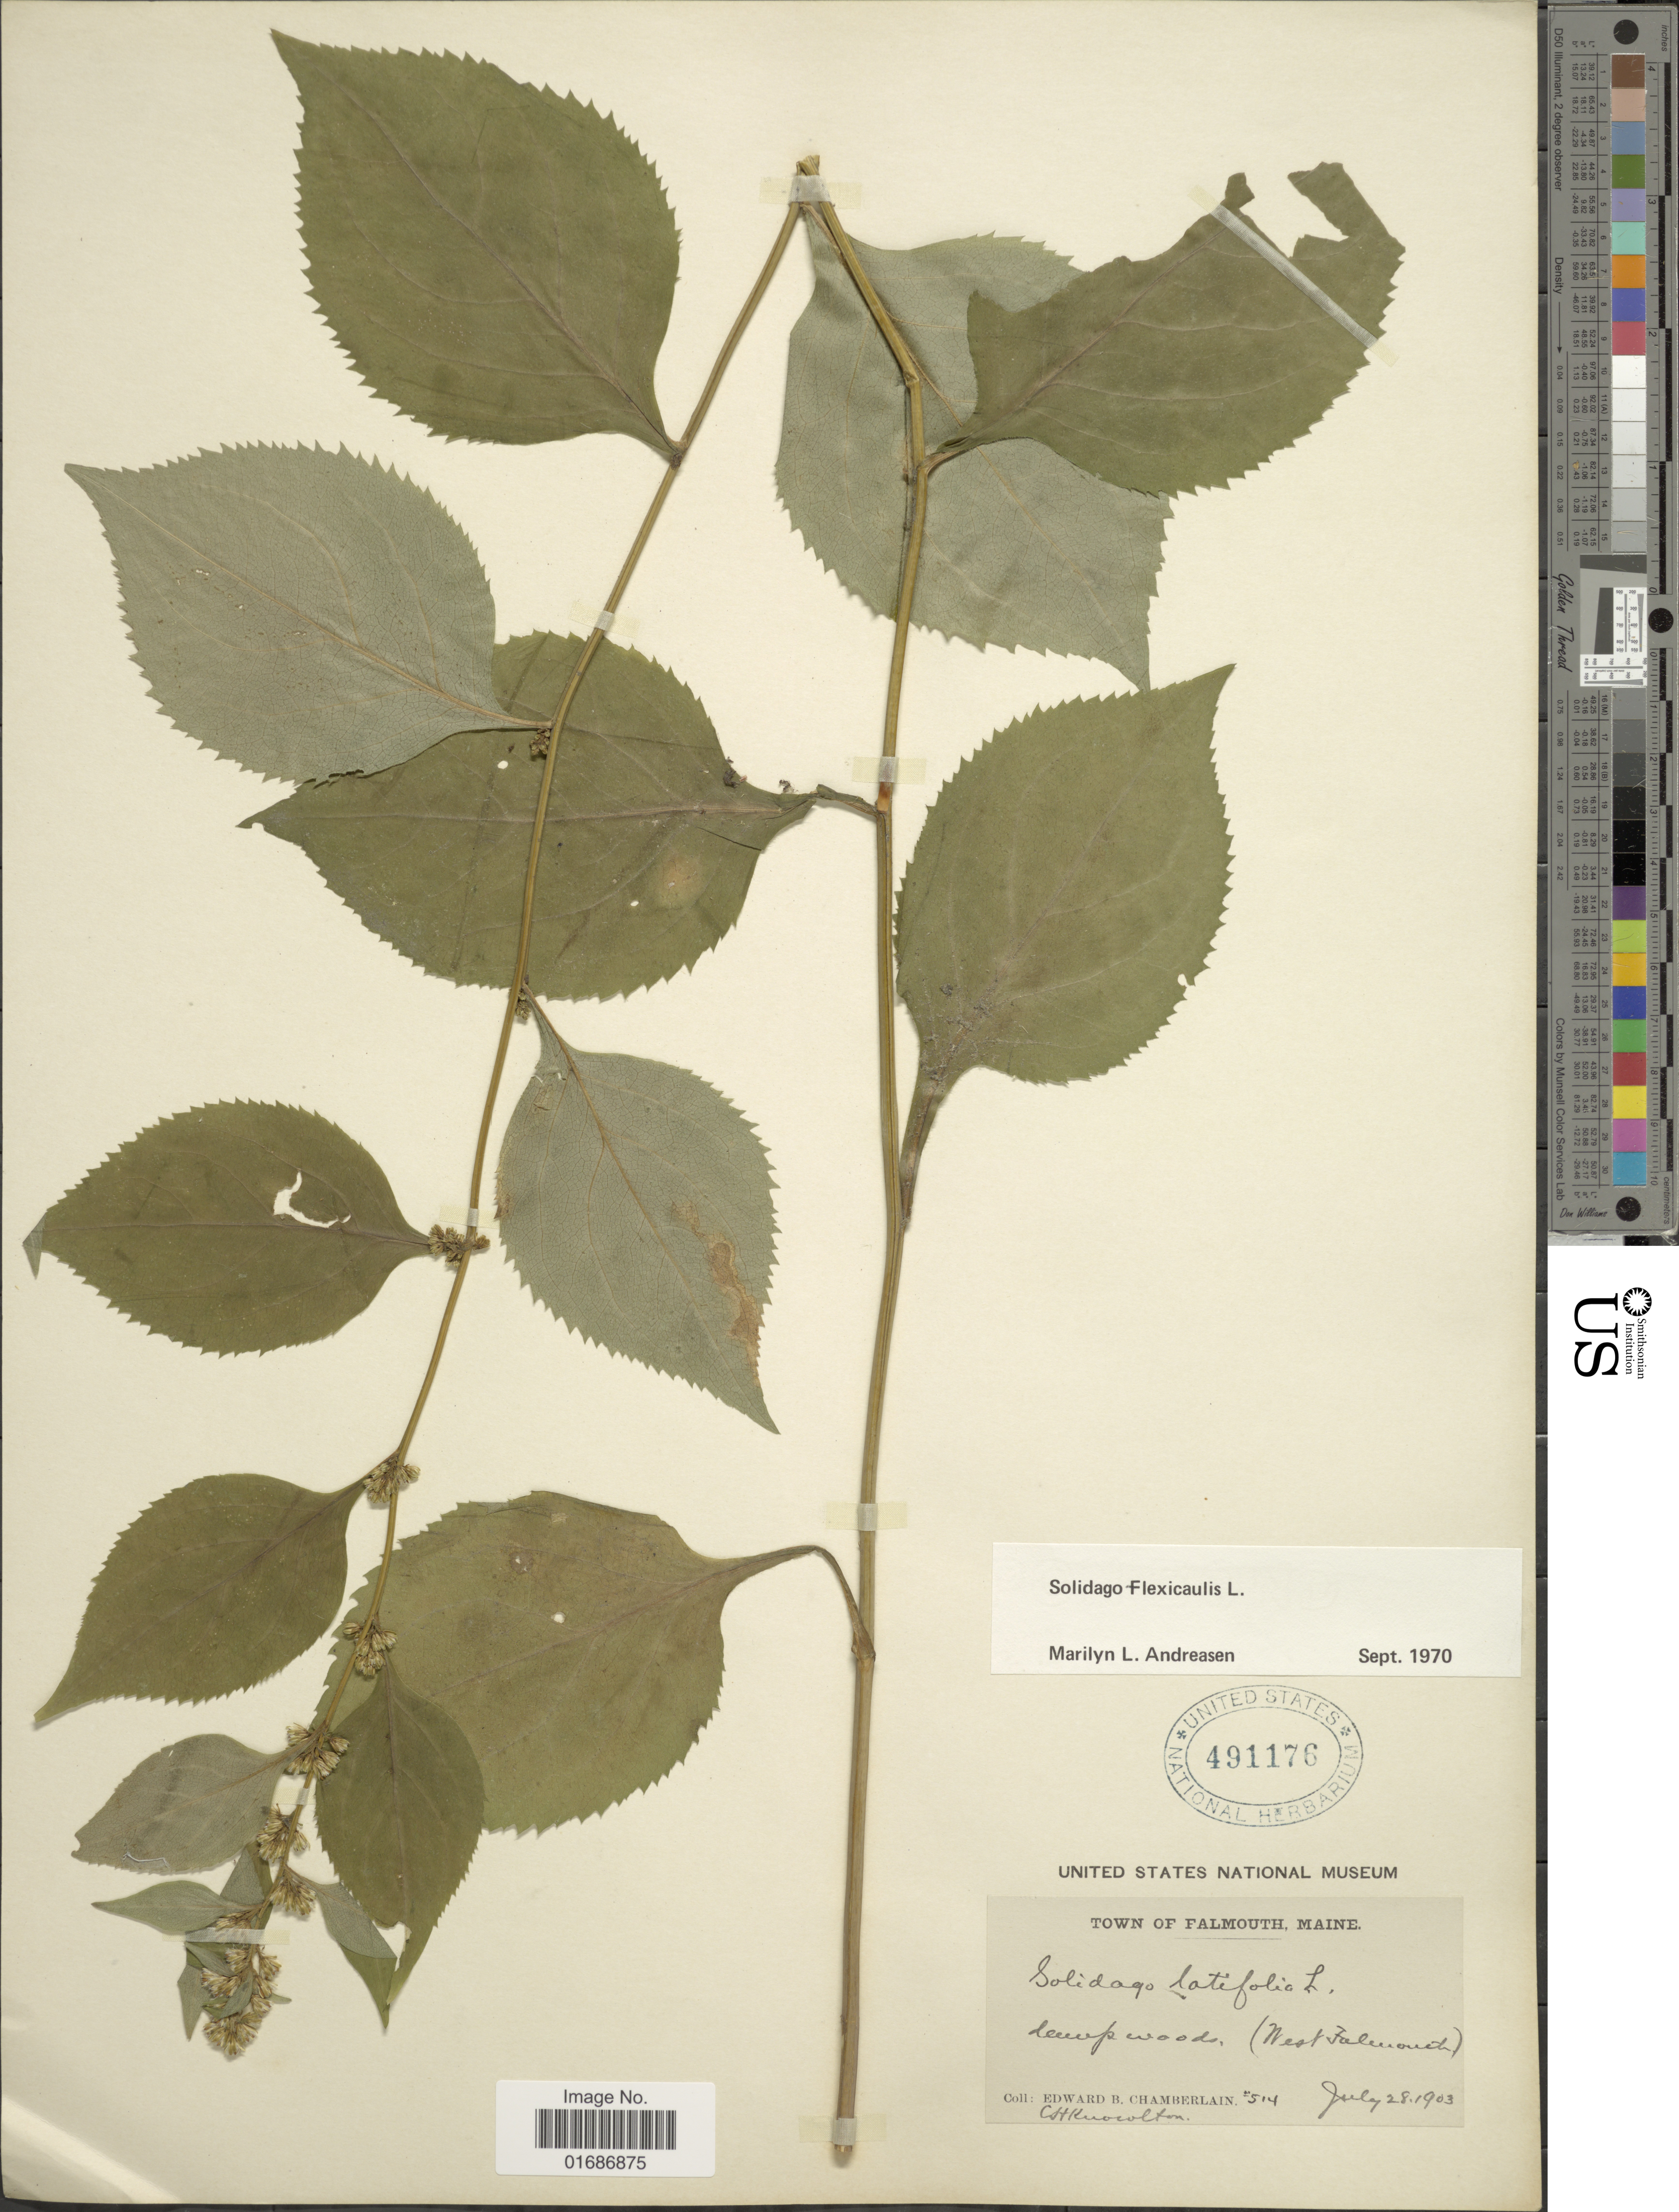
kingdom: Plantae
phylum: Tracheophyta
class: Magnoliopsida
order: Asterales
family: Asteraceae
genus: Solidago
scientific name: Solidago flexicaulis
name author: L.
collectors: E. Chamberlain & C. H. Knowlton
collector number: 514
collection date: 1903-07-28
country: United States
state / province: Maine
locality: Falmouth, (West Falmouth)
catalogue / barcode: US 491176